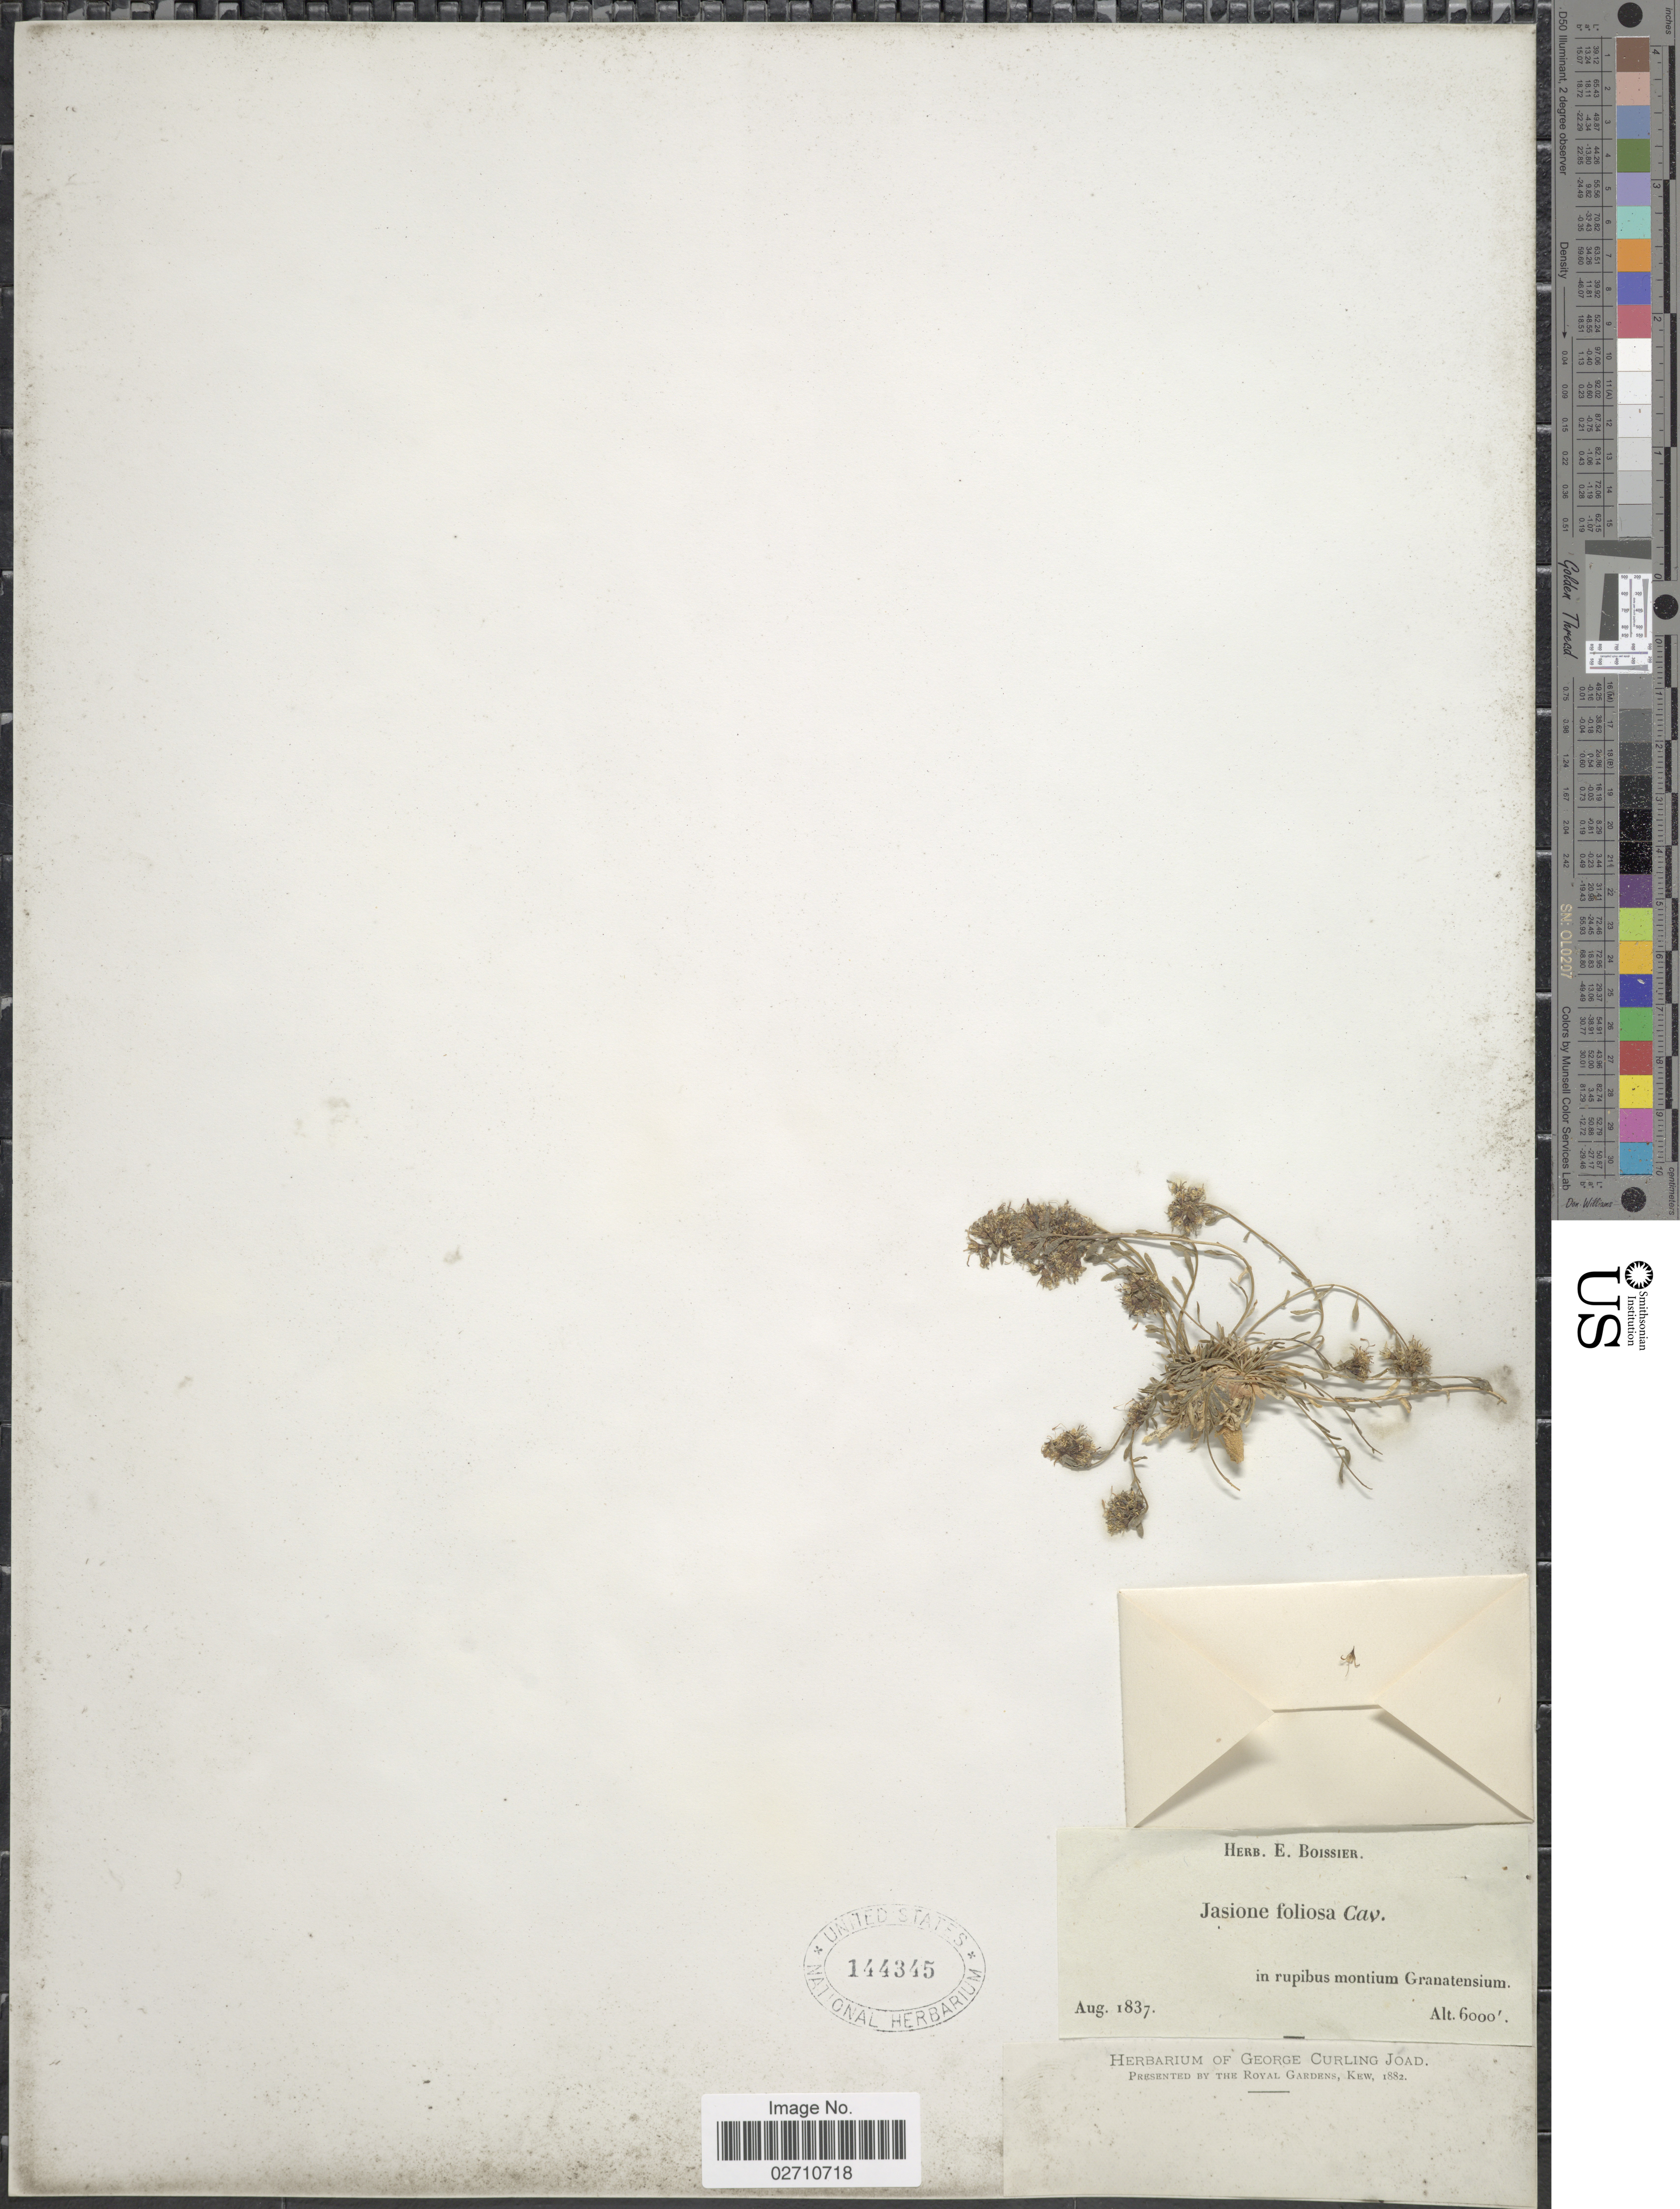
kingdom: Plantae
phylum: Tracheophyta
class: Magnoliopsida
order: Asterales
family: Campanulaceae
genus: Jasione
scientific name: Jasione foliosa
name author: Cav.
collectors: ex herb. E. Boissier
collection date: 1837-08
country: Spain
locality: In rupibus montium Granatensium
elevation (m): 1829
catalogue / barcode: US 144345